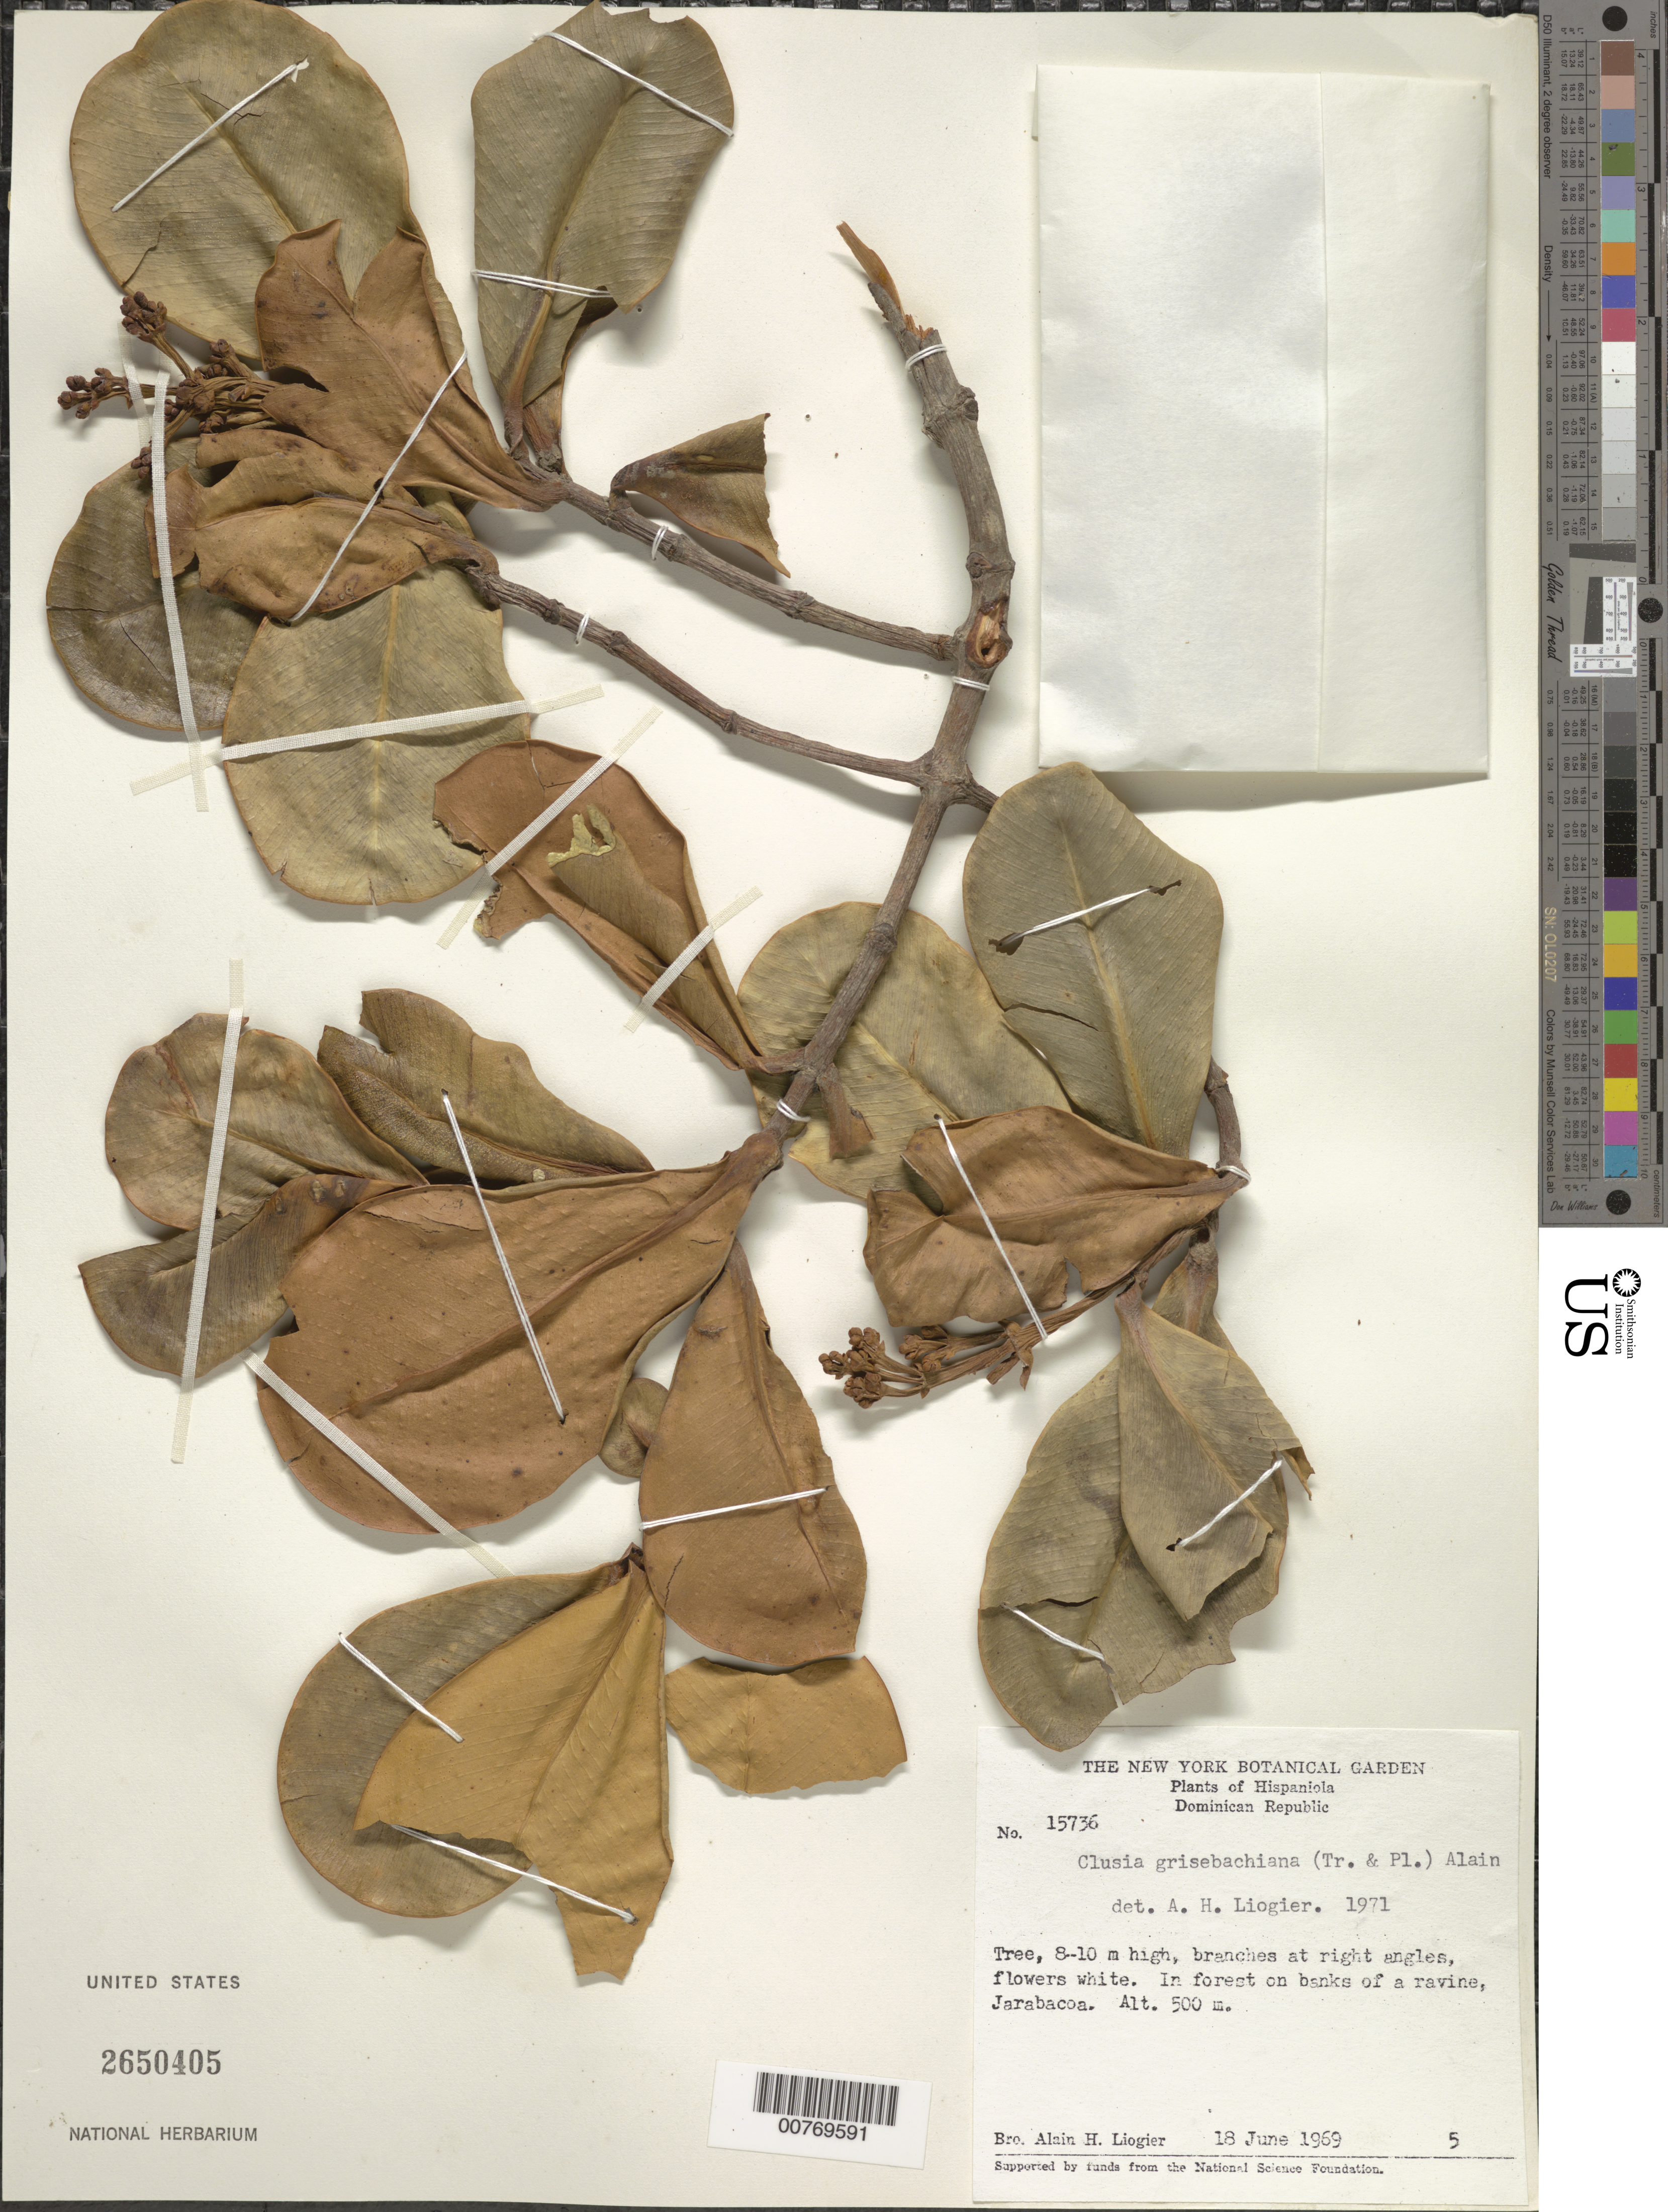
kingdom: Plantae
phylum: Tracheophyta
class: Magnoliopsida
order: Malpighiales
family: Clusiaceae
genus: Clusia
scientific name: Clusia grisebachiana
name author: (Planch. & Triana) Alain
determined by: Liogier, Alain H.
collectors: A. H. Liogier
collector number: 15736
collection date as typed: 18 Jun 1969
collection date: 1969-06-18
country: Dominican Republic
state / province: La Vega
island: Hispaniola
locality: Jarabacoa.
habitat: Forest on banks of a ravine.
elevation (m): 500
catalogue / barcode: US 2650405